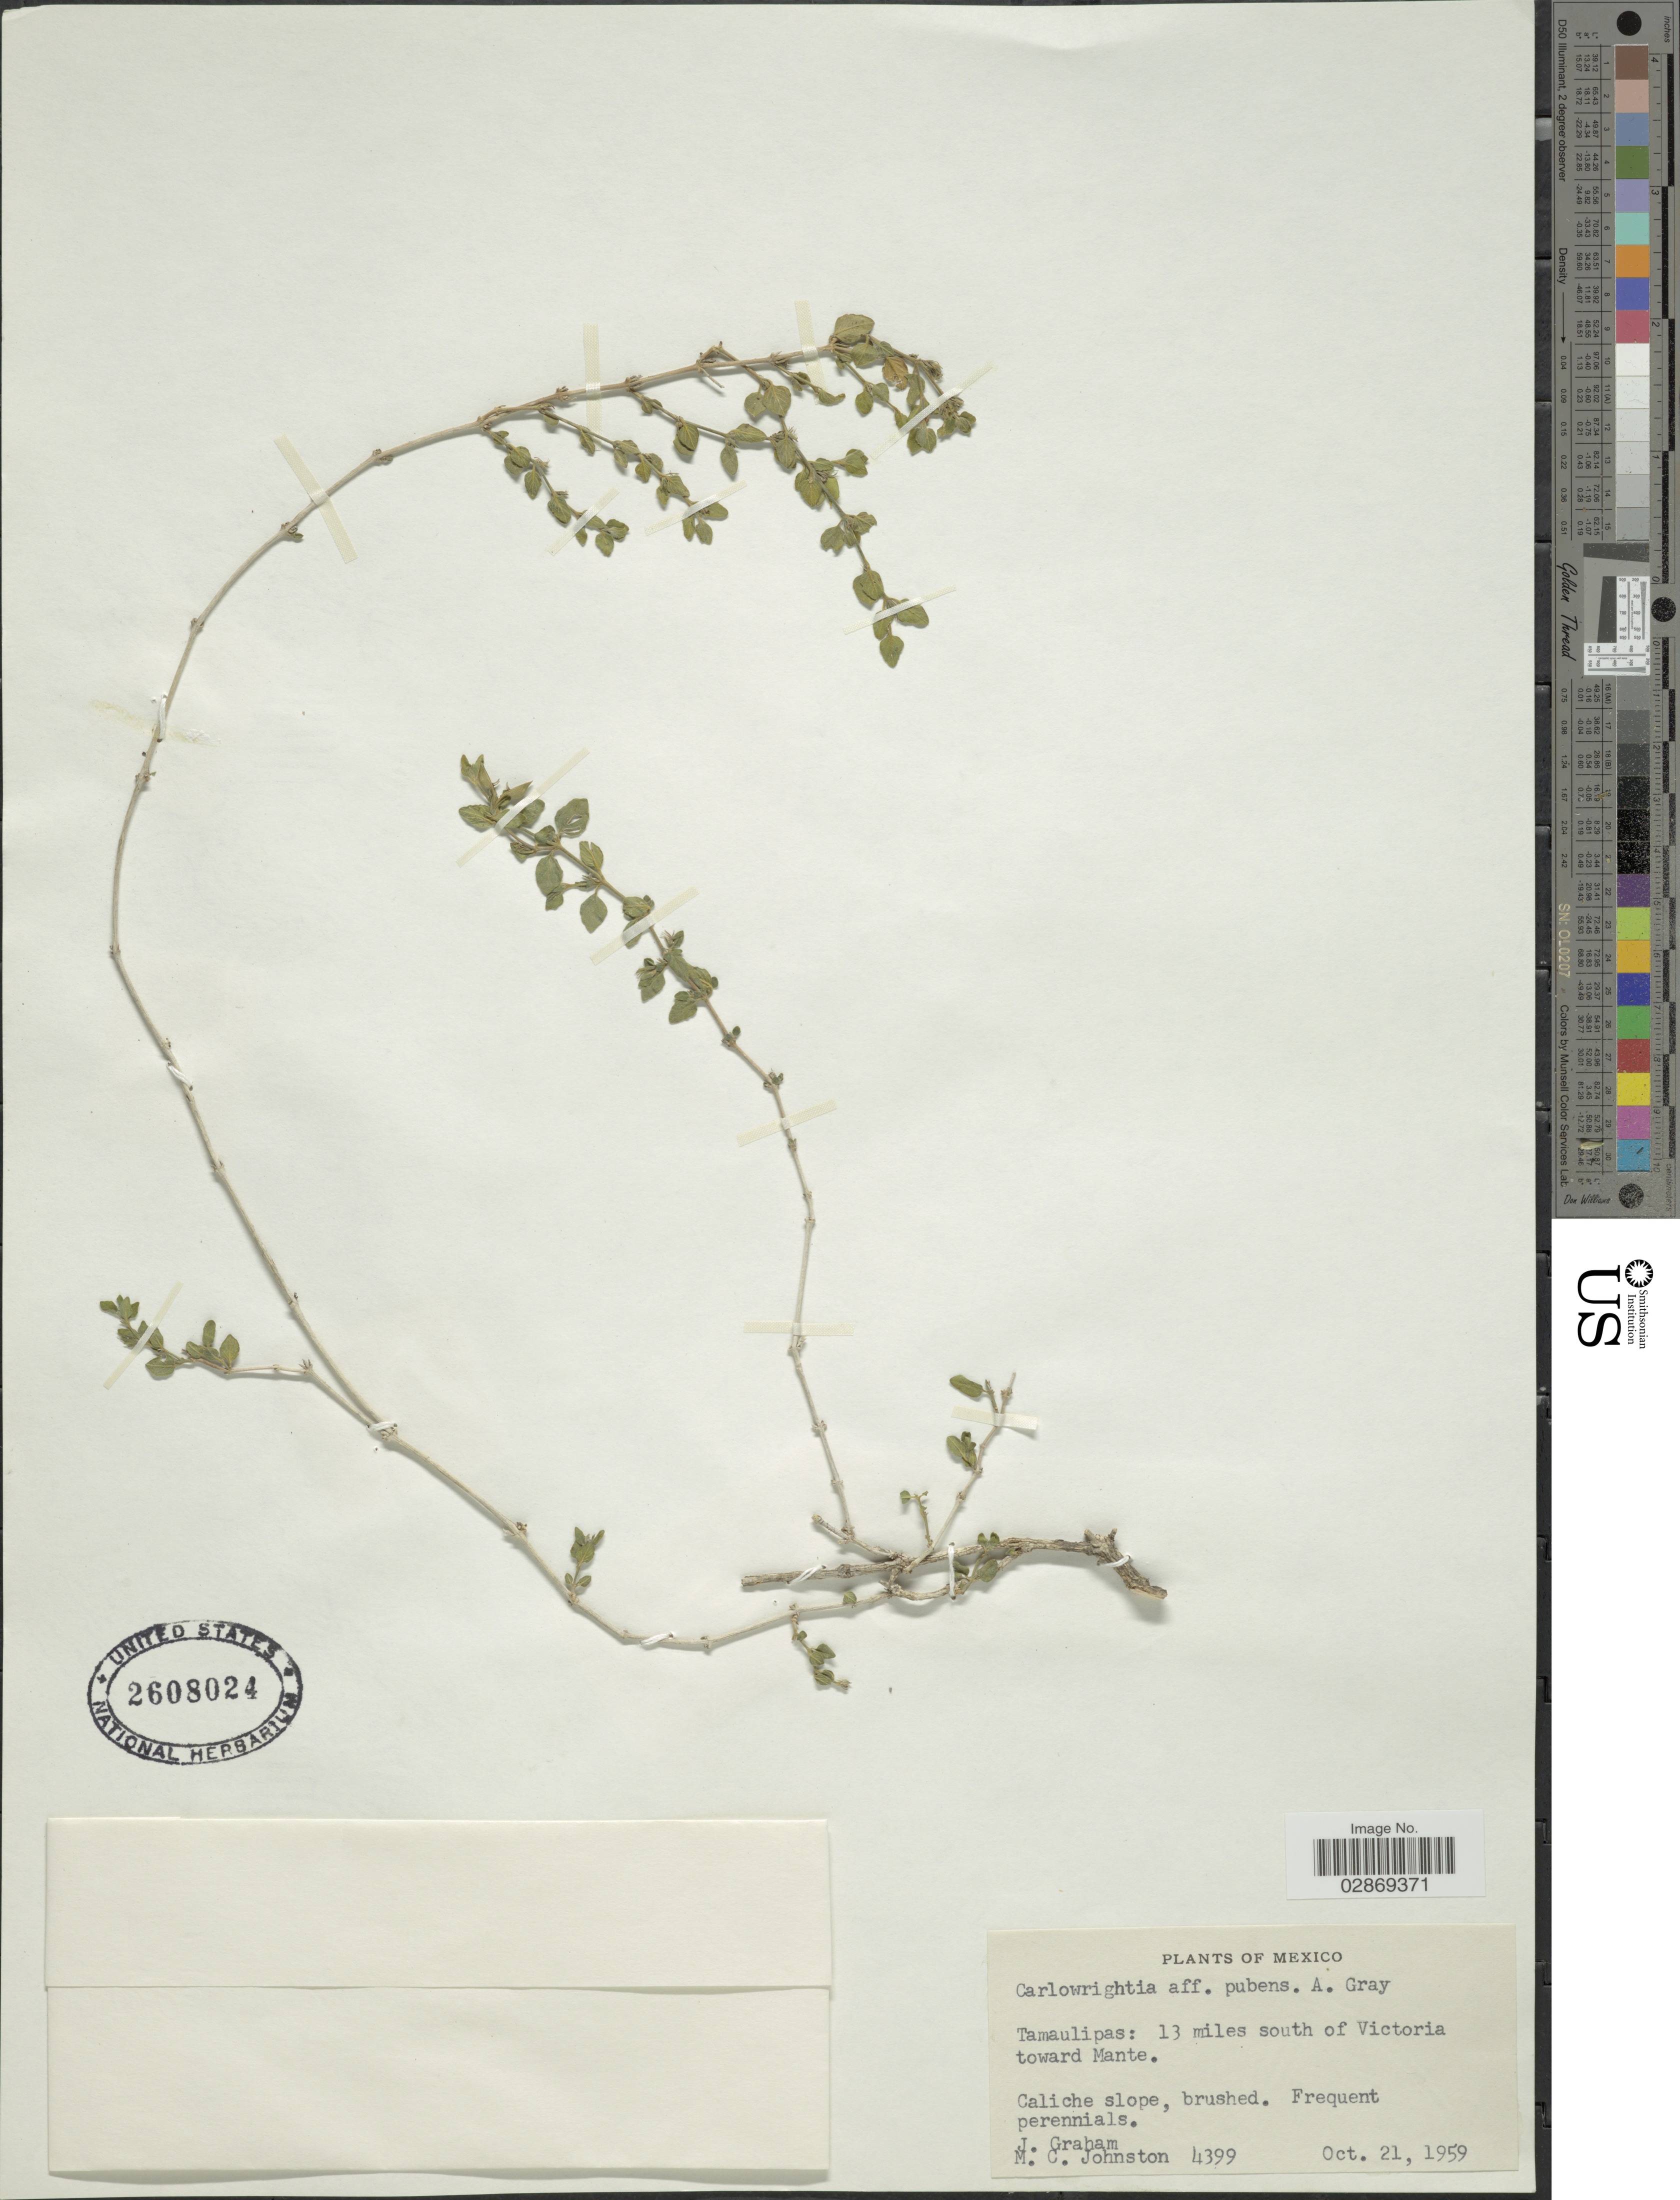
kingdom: Plantae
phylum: Tracheophyta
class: Magnoliopsida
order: Lamiales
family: Acanthaceae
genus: Carlowrightia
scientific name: Carlowrightia trichocarpa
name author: T.F. Daniel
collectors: J. Graham & M. Johnston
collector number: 4399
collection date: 1959-10-21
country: Mexico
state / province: Tamaulipas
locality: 13 miles south of Victoria toward Mante, Caliche slope.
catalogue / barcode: US 2608024